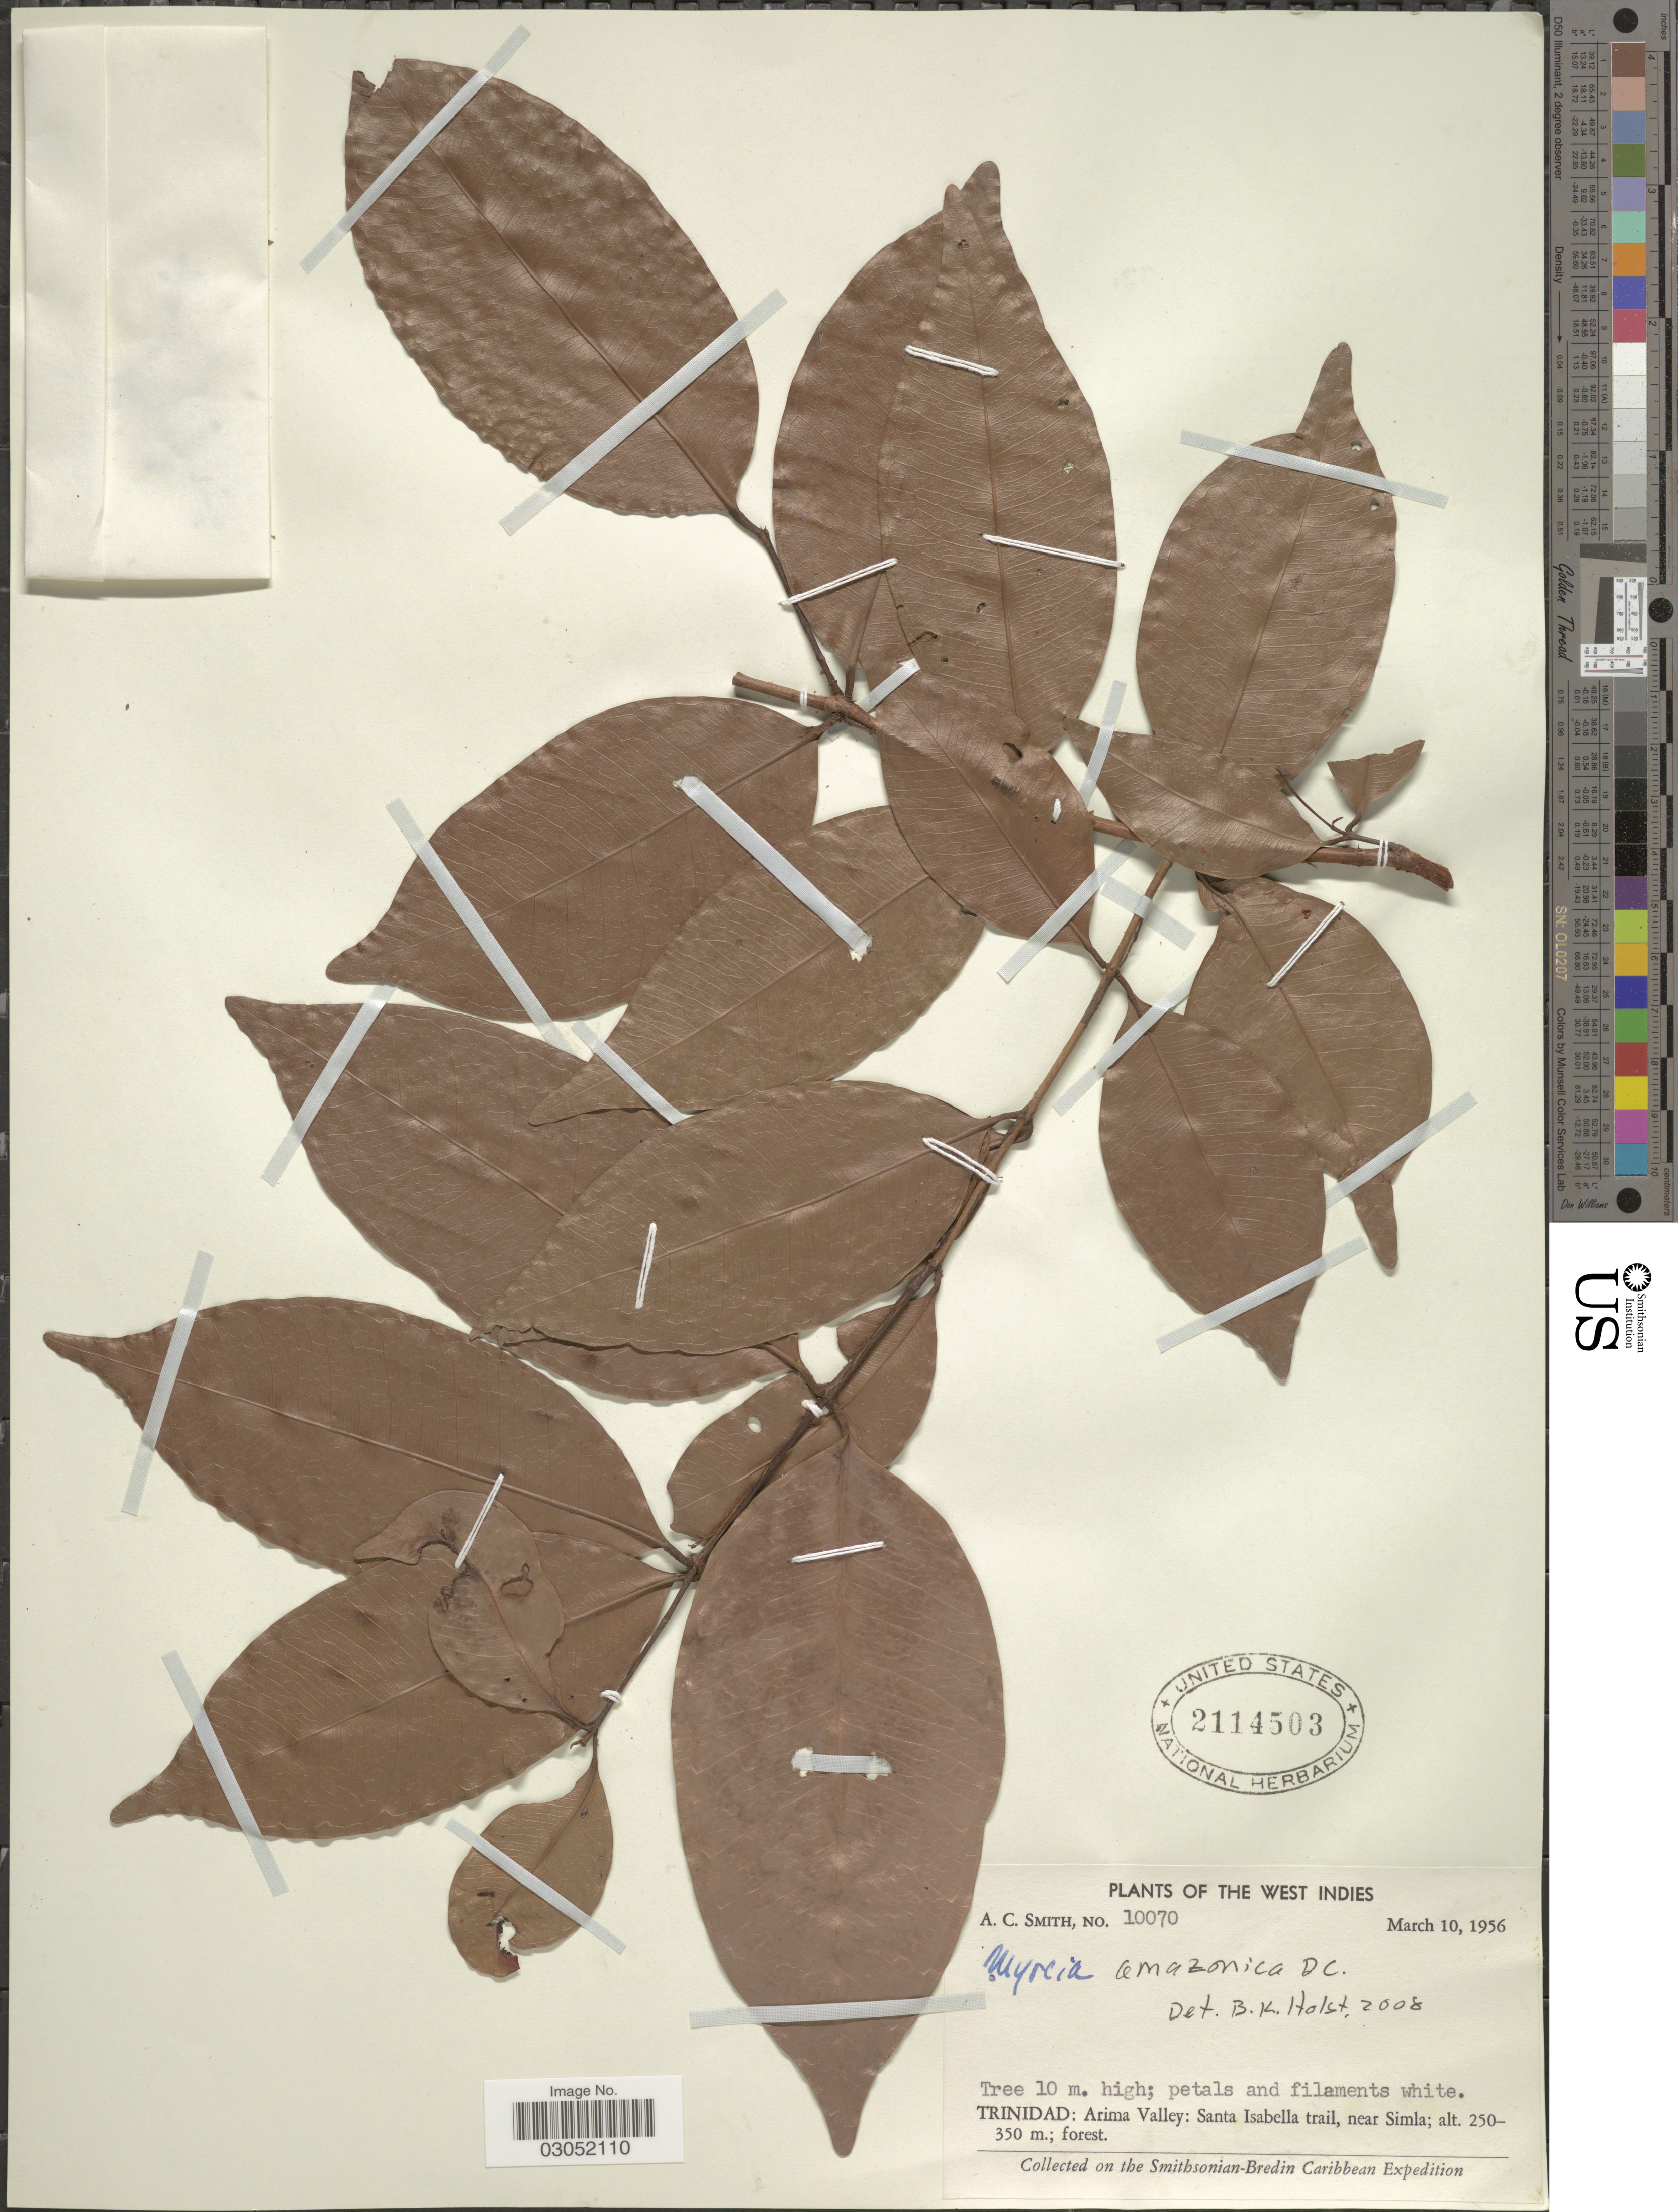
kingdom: Plantae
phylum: Tracheophyta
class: Magnoliopsida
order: Myrtales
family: Myrtaceae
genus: Myrcia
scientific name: Myrcia amazonica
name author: DC.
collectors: A. C. Smith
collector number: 10070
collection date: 1956-03-10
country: Trinidad and Tobago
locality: The West Indies. Trinidad: Arima Valley: Santa Isabella trail, near Simla.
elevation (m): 250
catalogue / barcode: US 2114503